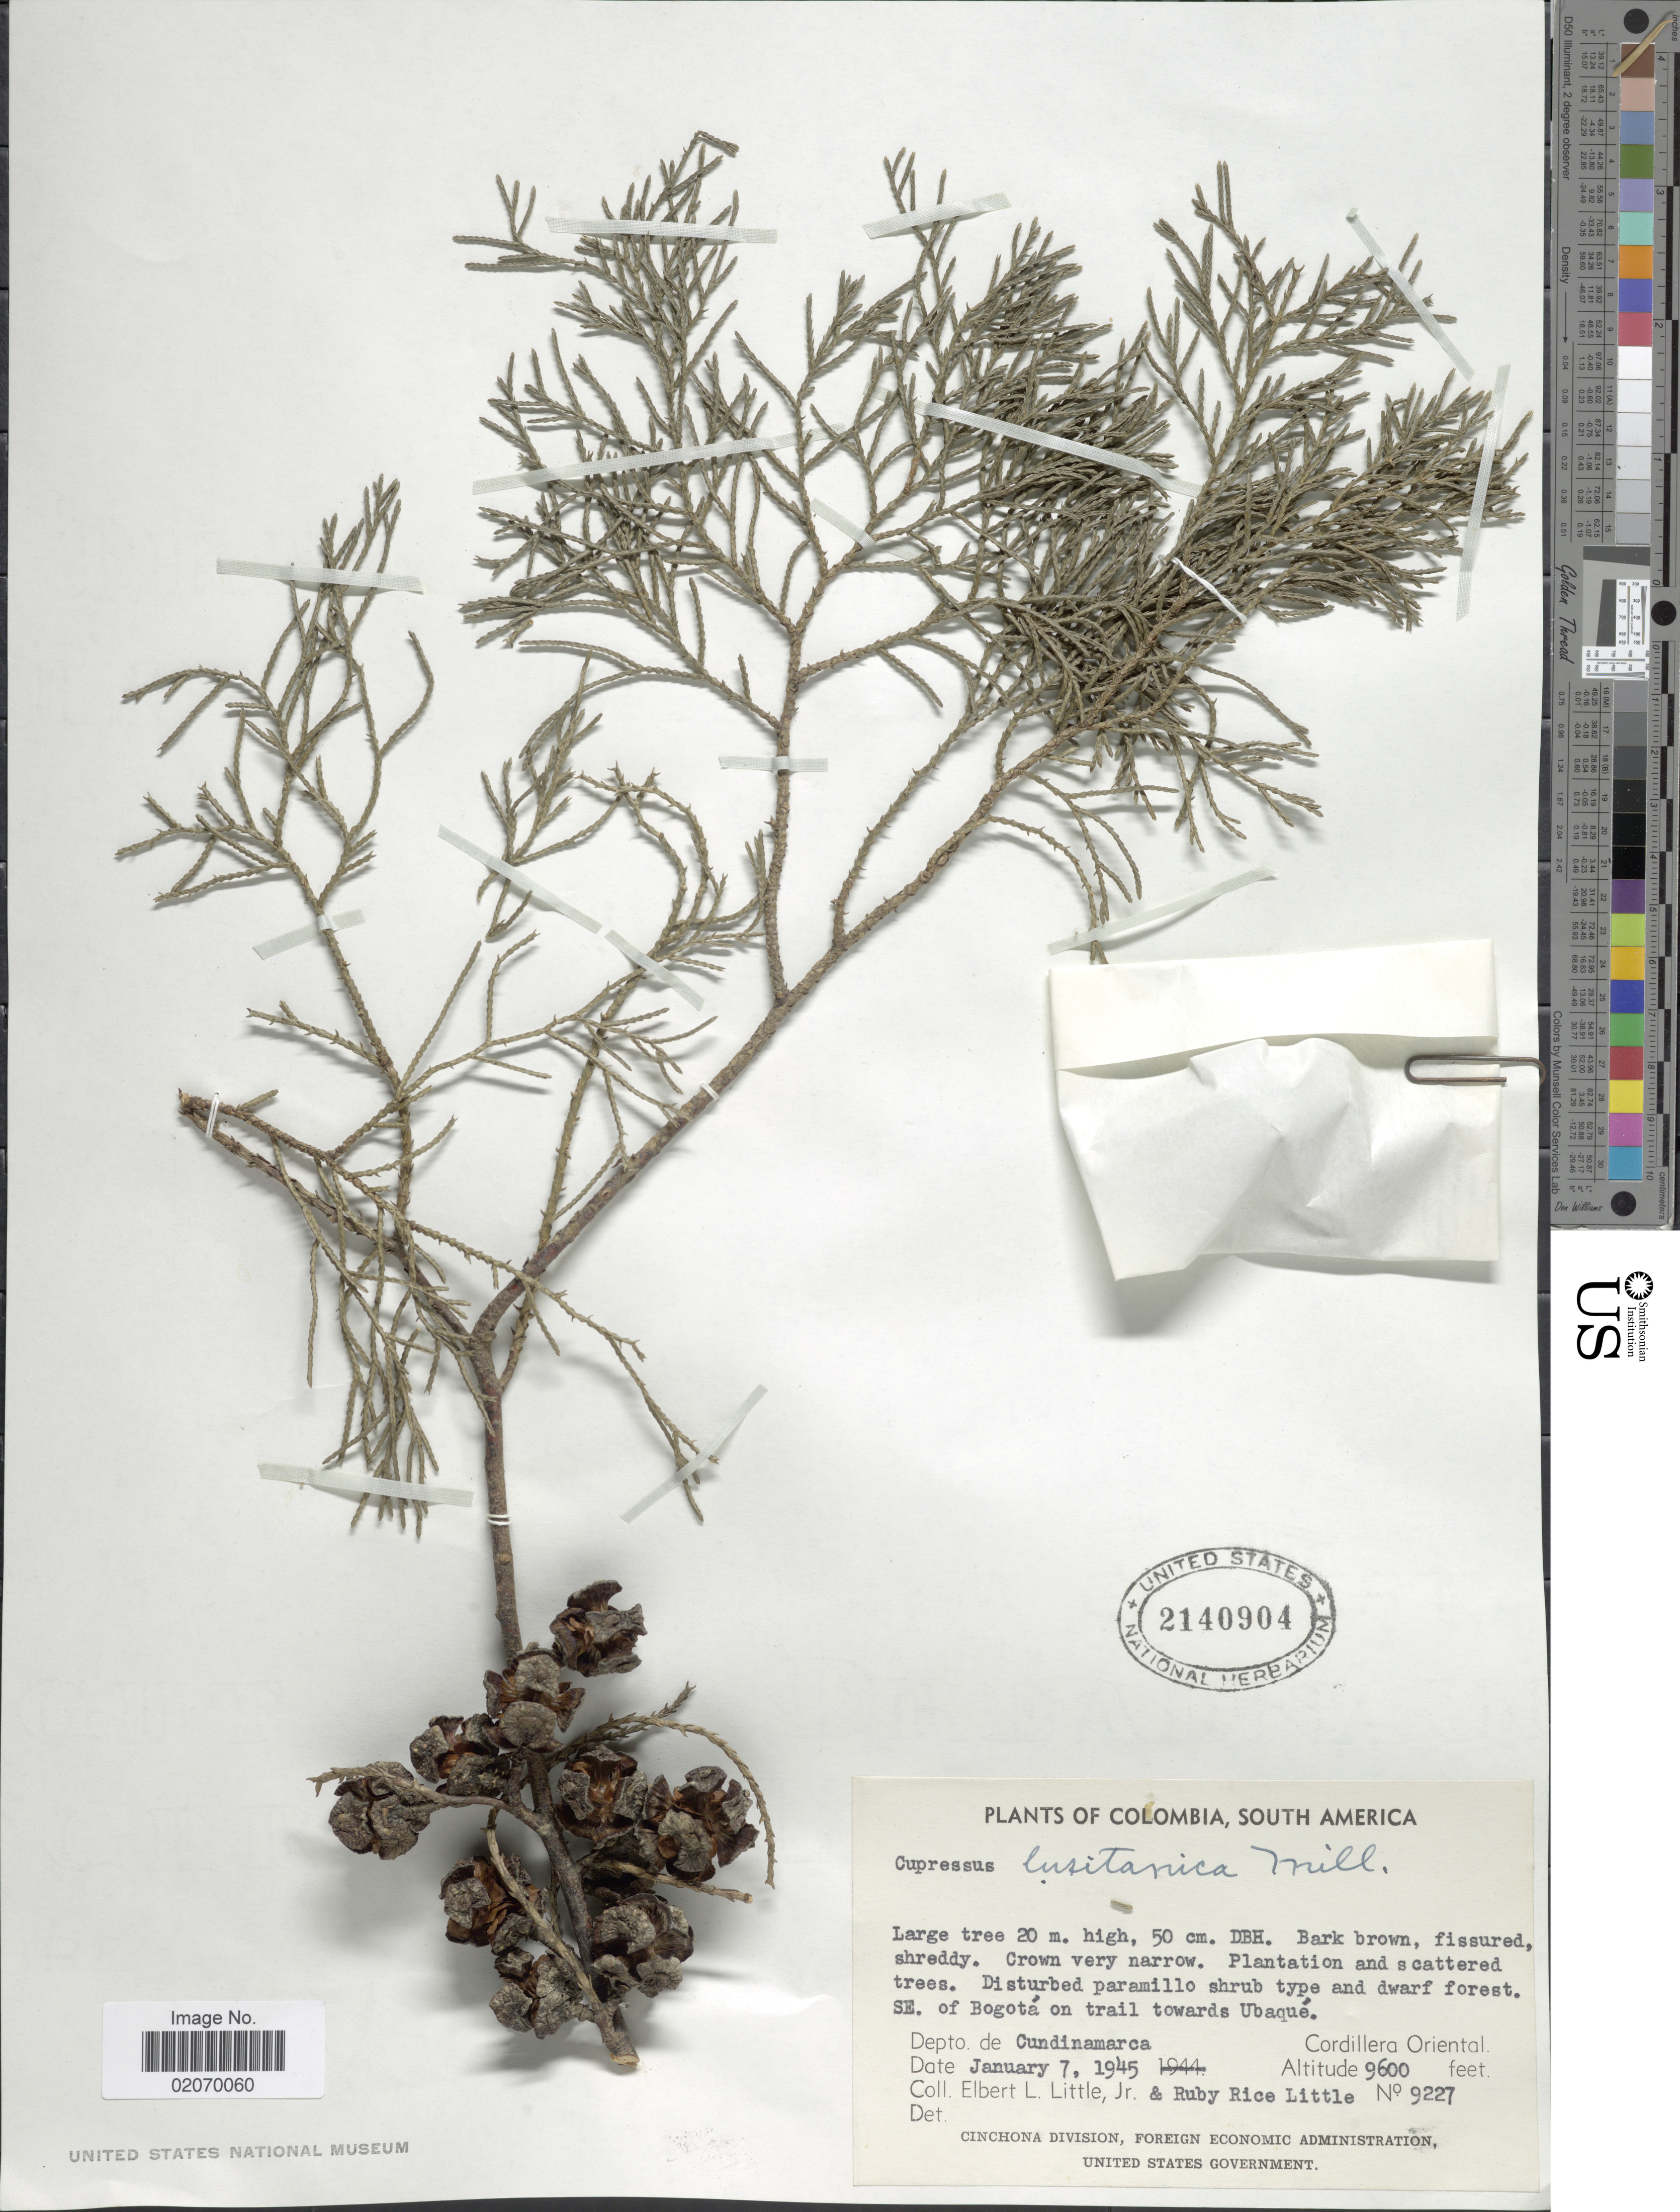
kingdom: Plantae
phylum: Tracheophyta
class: Pinopsida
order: Pinales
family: Cupressaceae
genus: Hesperocyparis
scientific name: Hesperocyparis lusitanica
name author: (Miller) Bartel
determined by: (US) Smithsonian Institution - National Museum of Natural History - Department of Botany (UNITED STATES)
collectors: E. L. Little & R. R. Little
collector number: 9227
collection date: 1945-01-07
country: Colombia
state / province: Cundinamarca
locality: Se of Bogota on trail towards Ubaque, Cordillera Oriental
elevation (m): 2926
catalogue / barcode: US 2140904